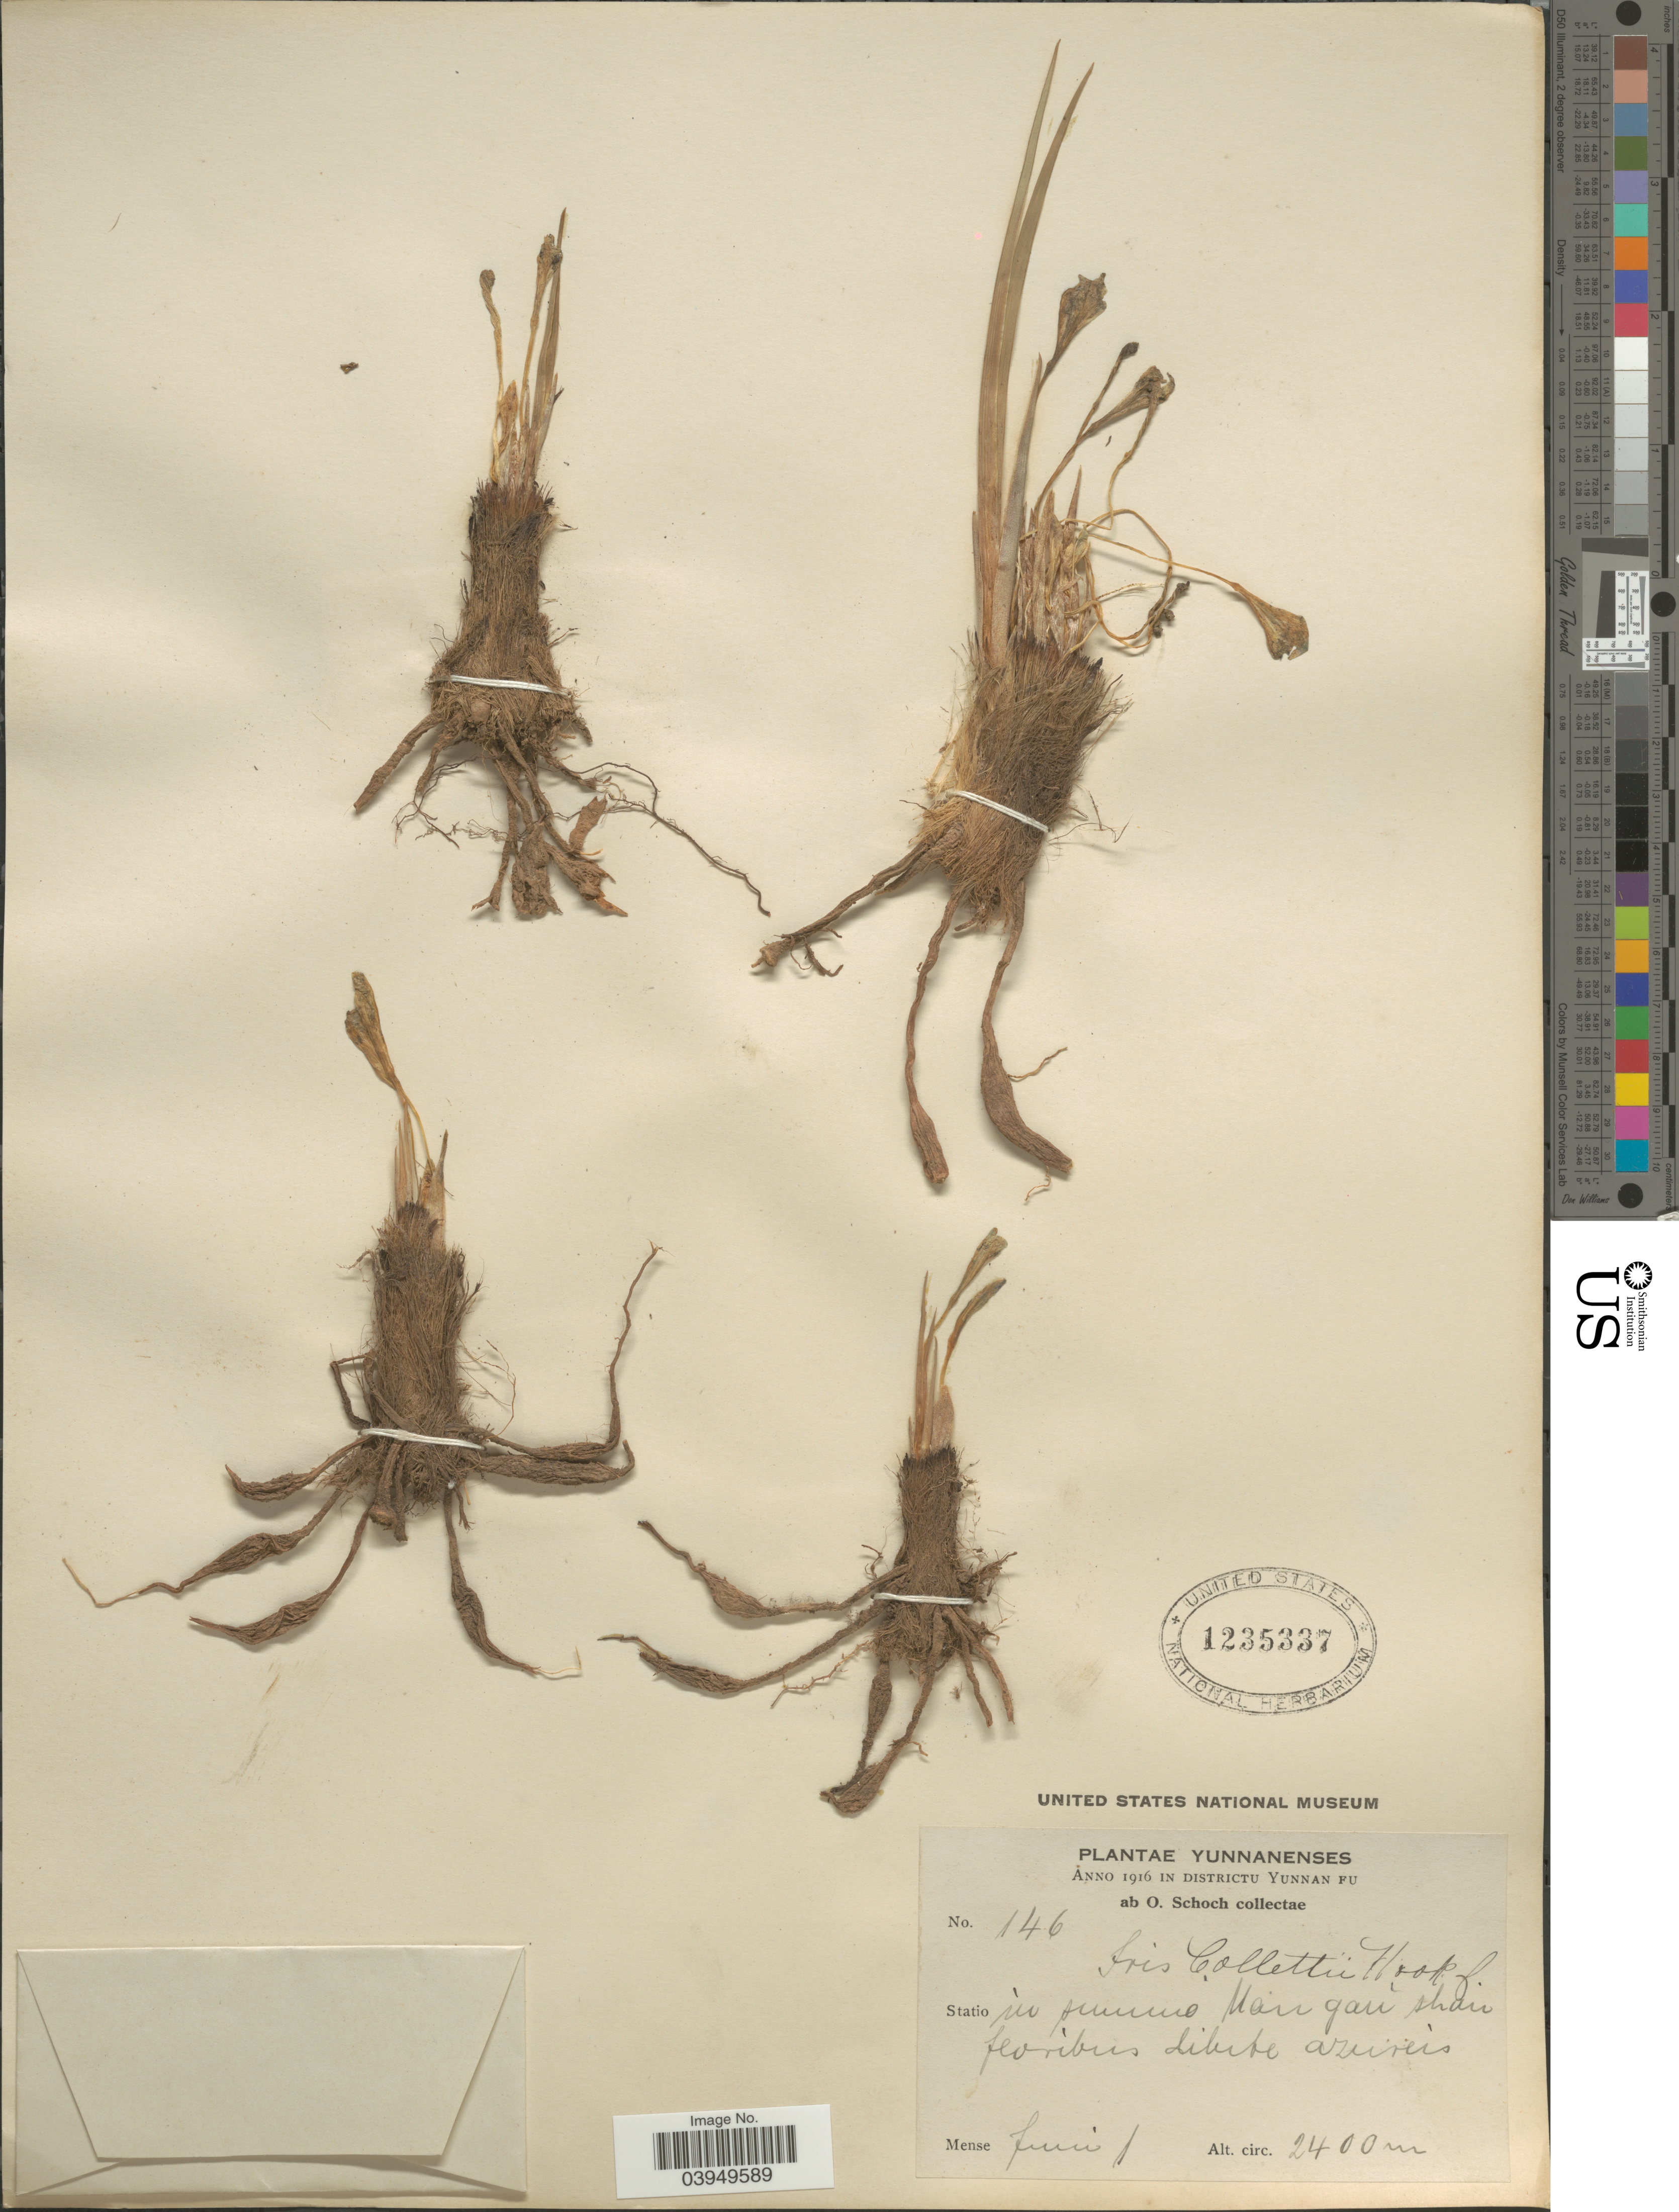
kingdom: Plantae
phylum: Tracheophyta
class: Liliopsida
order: Asparagales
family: Iridaceae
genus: Iris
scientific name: Iris collettii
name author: Hook. f.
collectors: O. Schoch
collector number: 146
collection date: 1916-06-01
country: China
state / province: Yunnan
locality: Districyu Yunnan Fu. Statio in summo Man gan shan floribus libibe azureis. [interpreted]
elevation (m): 2400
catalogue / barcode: US 1235337